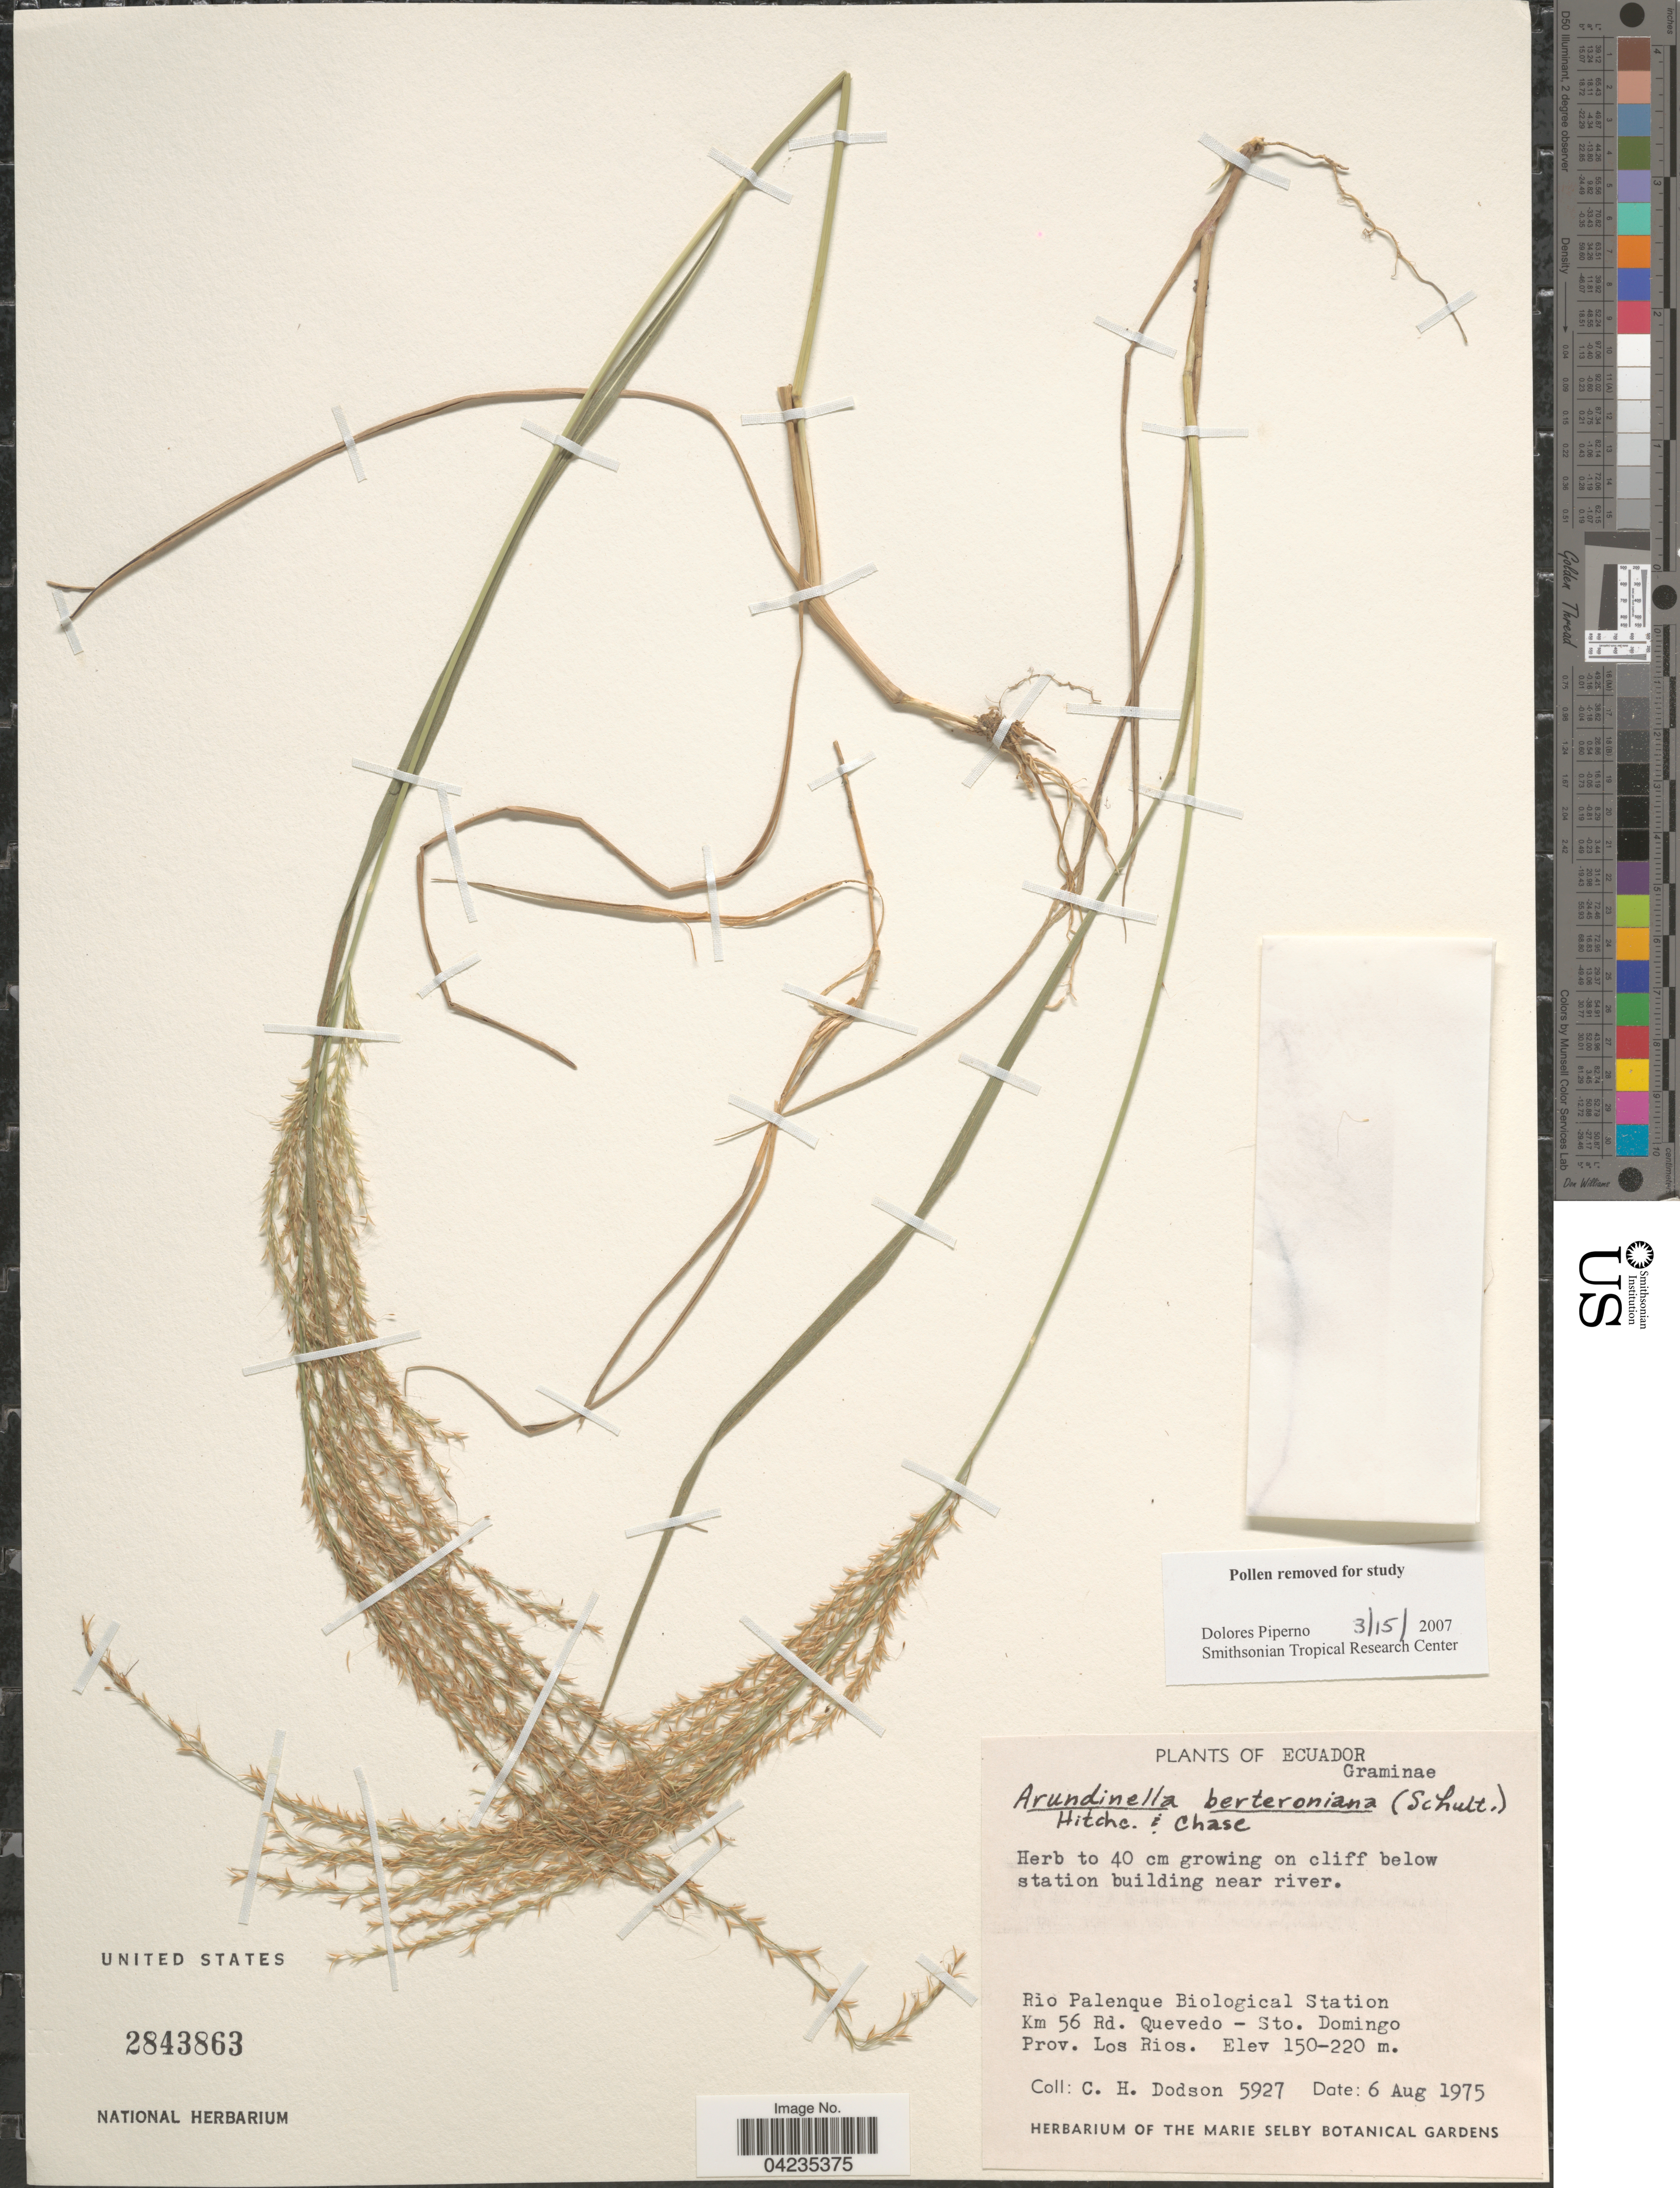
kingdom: Plantae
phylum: Tracheophyta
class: Liliopsida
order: Poales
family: Poaceae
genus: Arundinella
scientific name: Arundinella berteroniana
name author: (Schult.) Hitchc. & Chase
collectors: C. H. Dodson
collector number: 5927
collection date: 1975-08-06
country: Ecuador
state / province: Los Ríos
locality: On cliff below station building near river. Rio Palenque Biological Station. Km 56 Rd. Quevedo - Sto. Domingo.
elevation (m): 150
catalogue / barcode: US 2843863